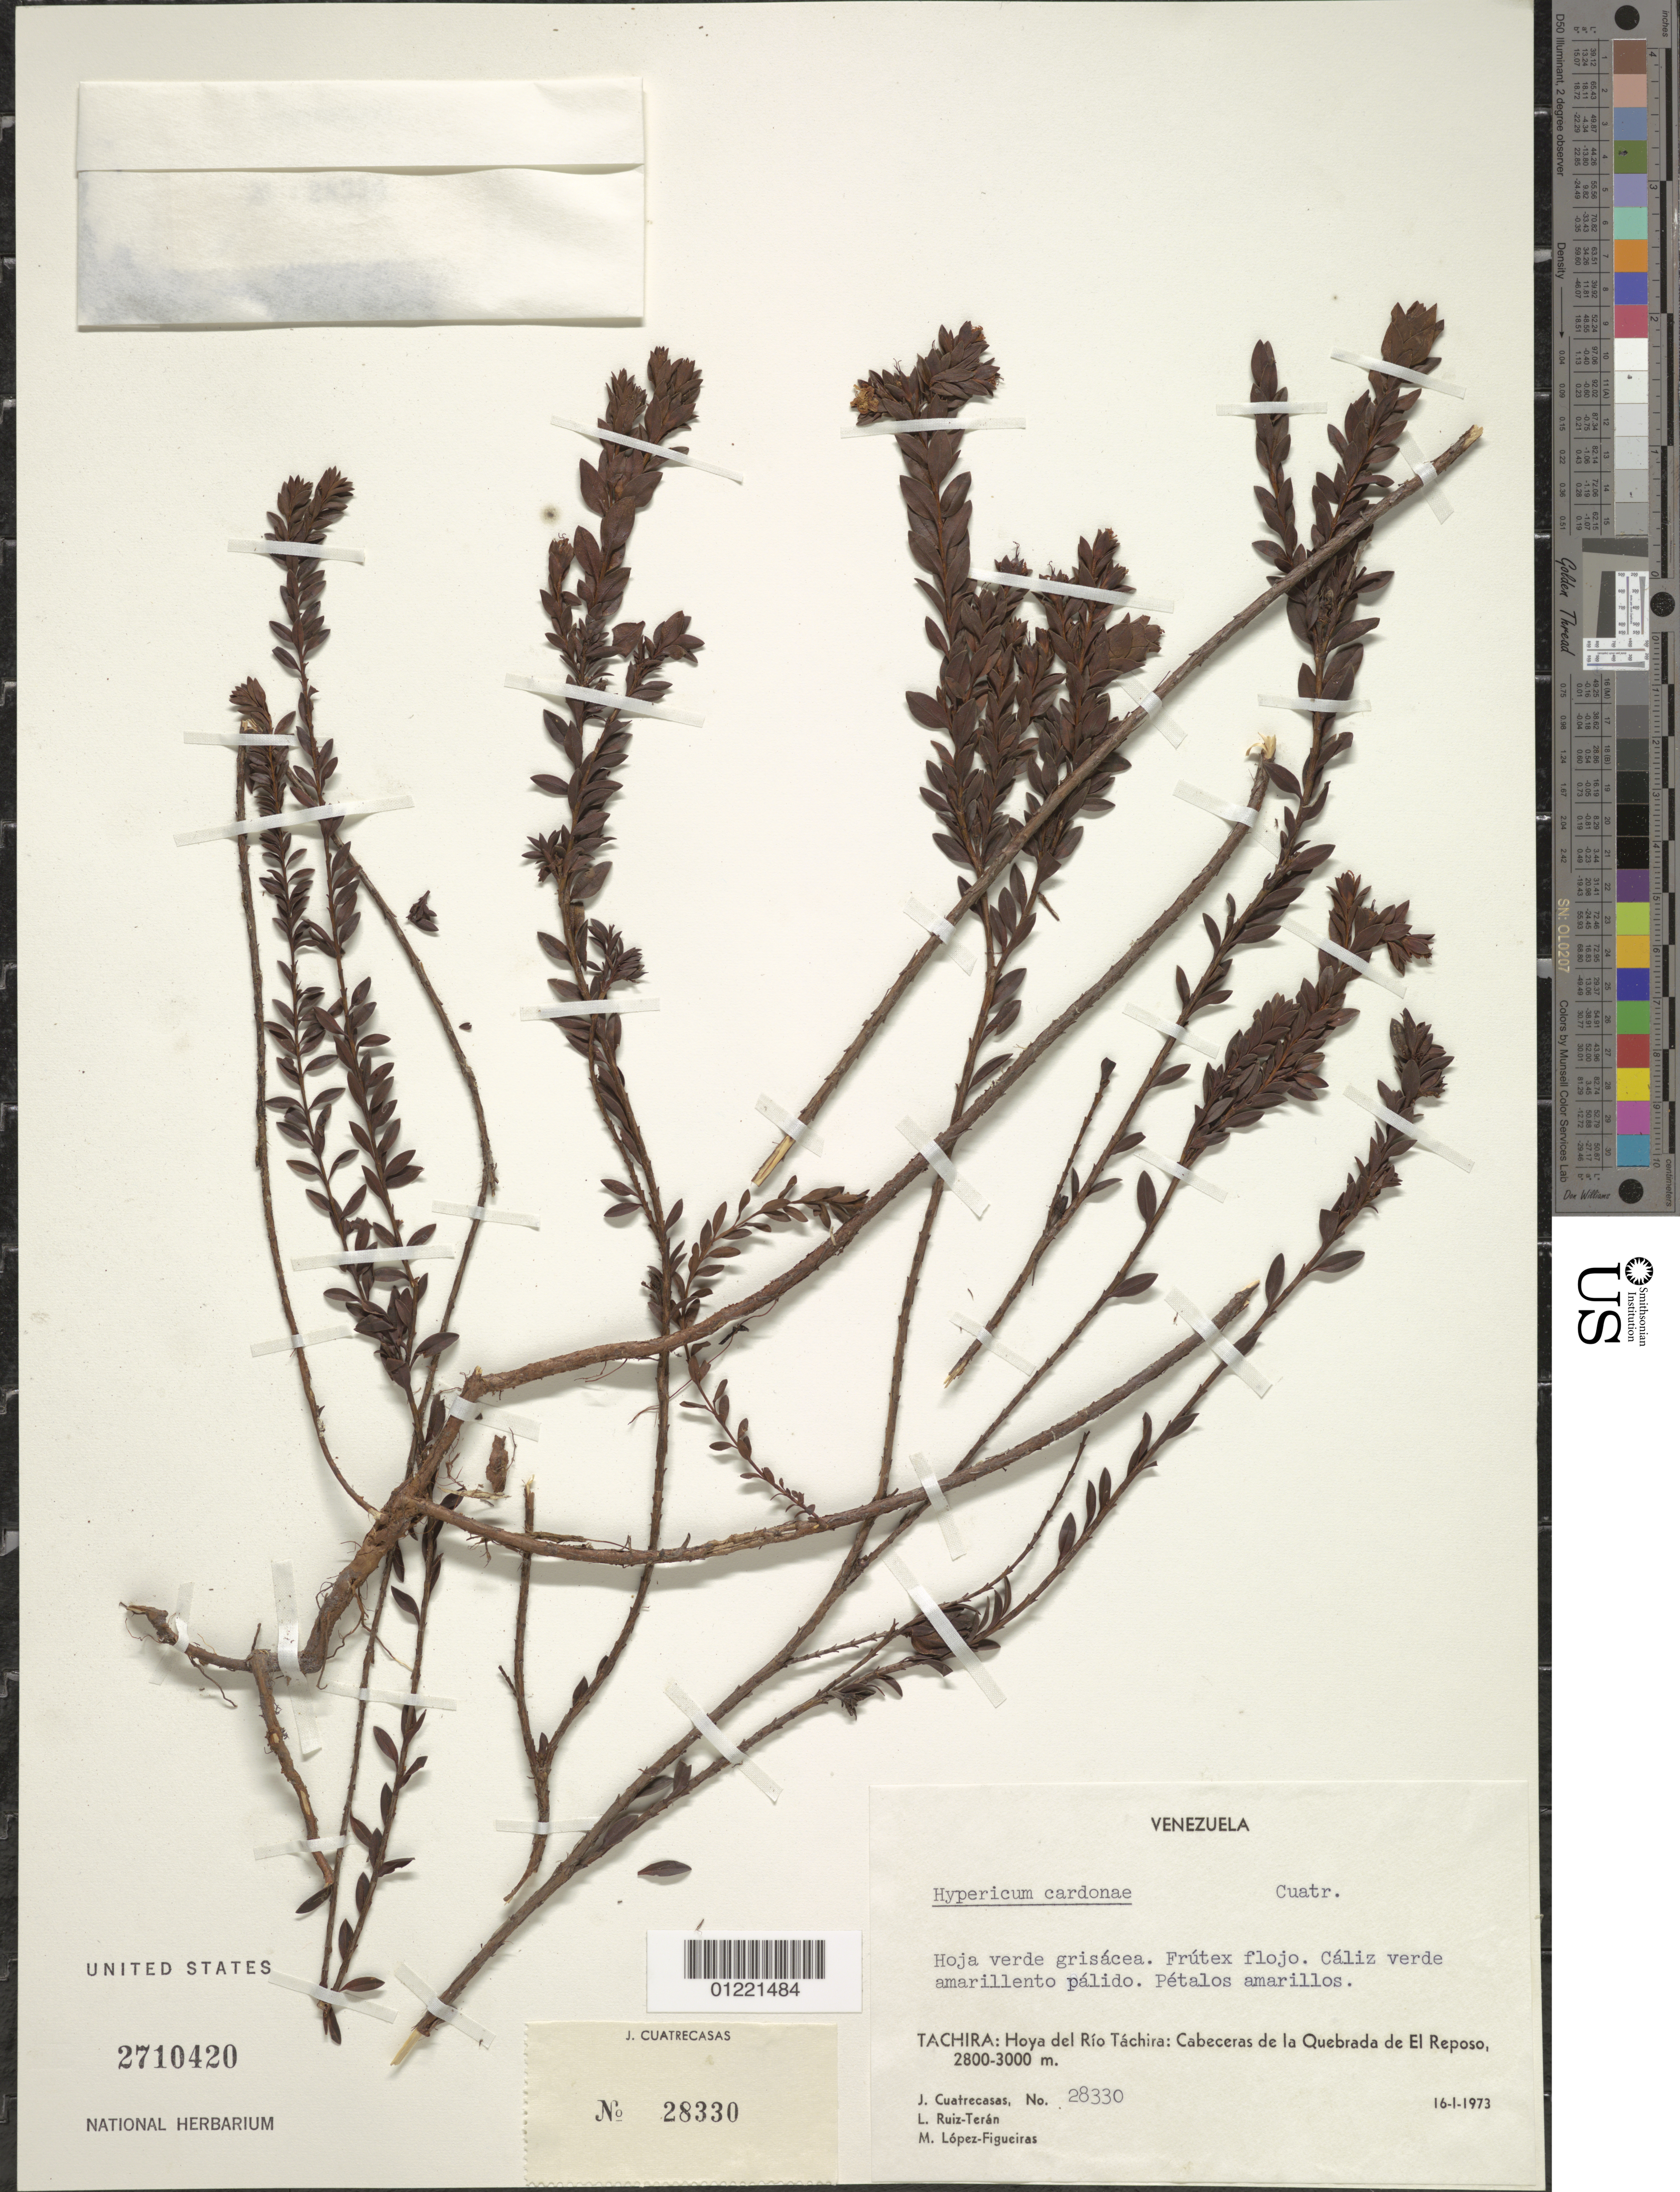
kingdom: Plantae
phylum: Tracheophyta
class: Magnoliopsida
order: Malpighiales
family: Hypericaceae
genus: Hypericum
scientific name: Hypericum cardonae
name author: Cuatrec.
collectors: J. Cuatrecasas, L. E. Ruíz-Terán & M. López Figueiras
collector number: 28330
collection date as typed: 16 Jan 1973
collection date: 1973-01-16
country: Venezuela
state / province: Tachira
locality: Hoya del Río Tachira: cabeceras de la Quebrada de El Reposo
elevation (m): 2800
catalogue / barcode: US 2710420